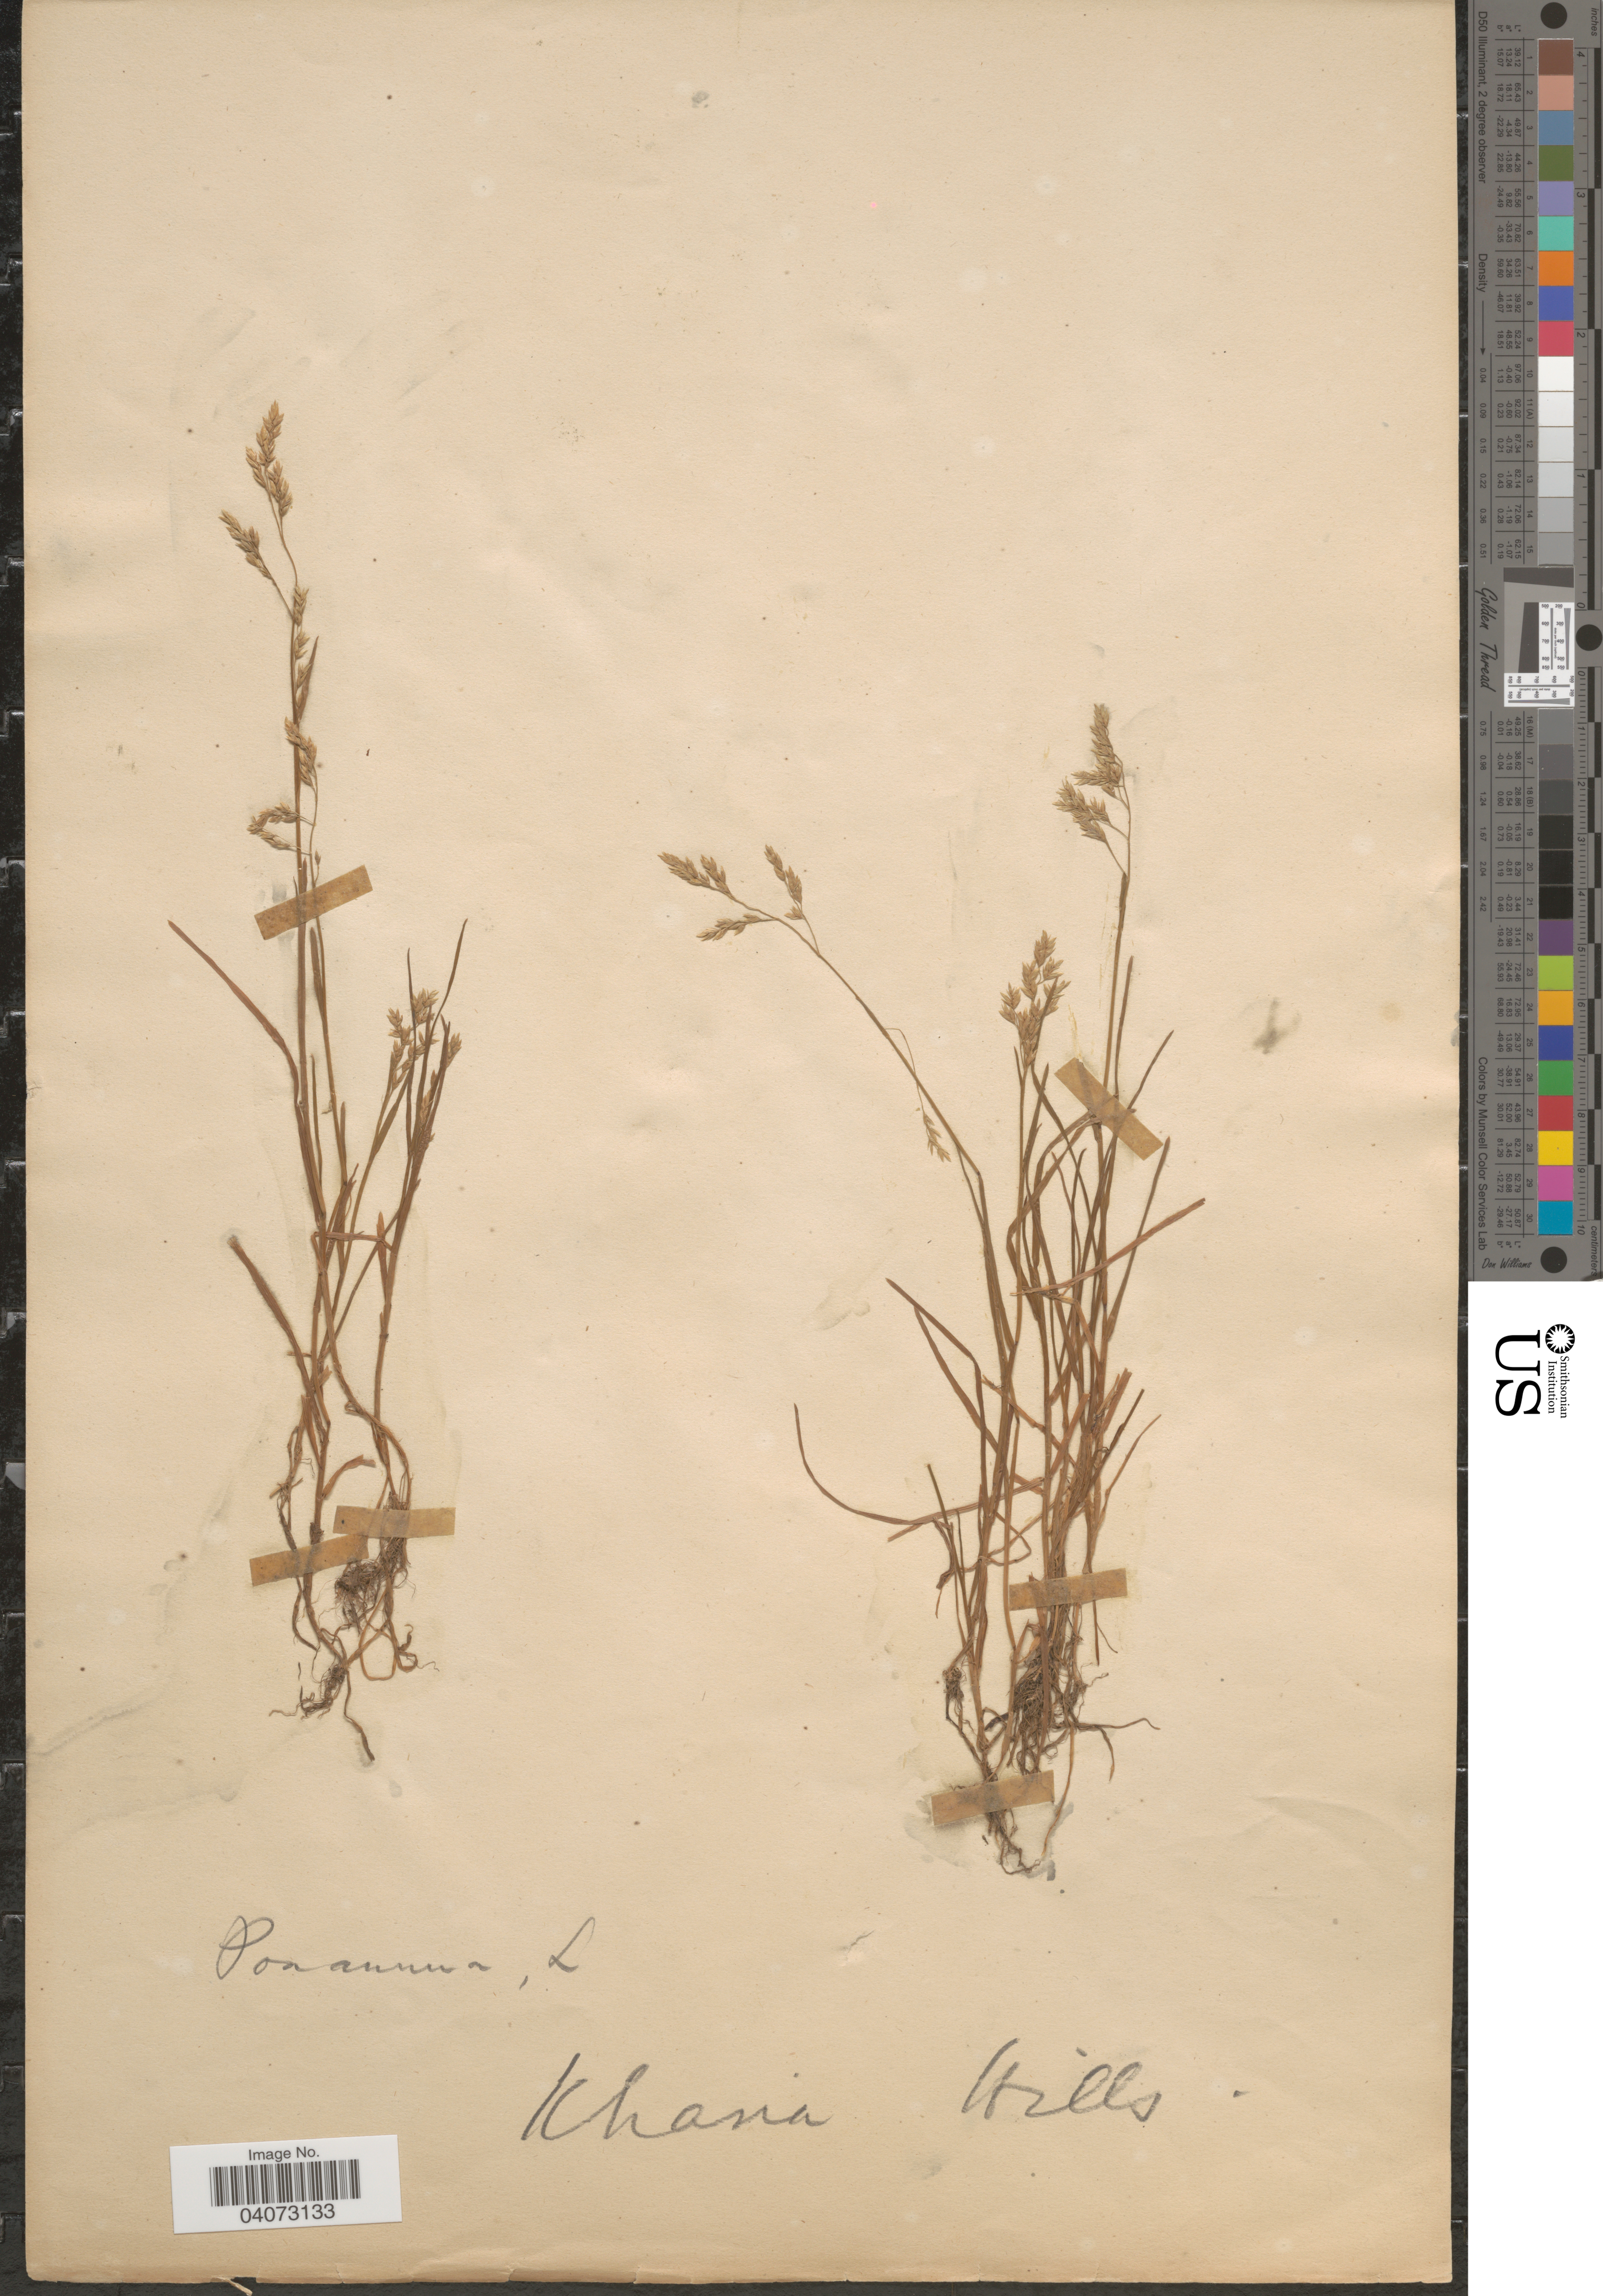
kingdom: Plantae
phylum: Tracheophyta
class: Liliopsida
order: Poales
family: Poaceae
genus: Poa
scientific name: Poa annua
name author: L.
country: India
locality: Khasia Hills.